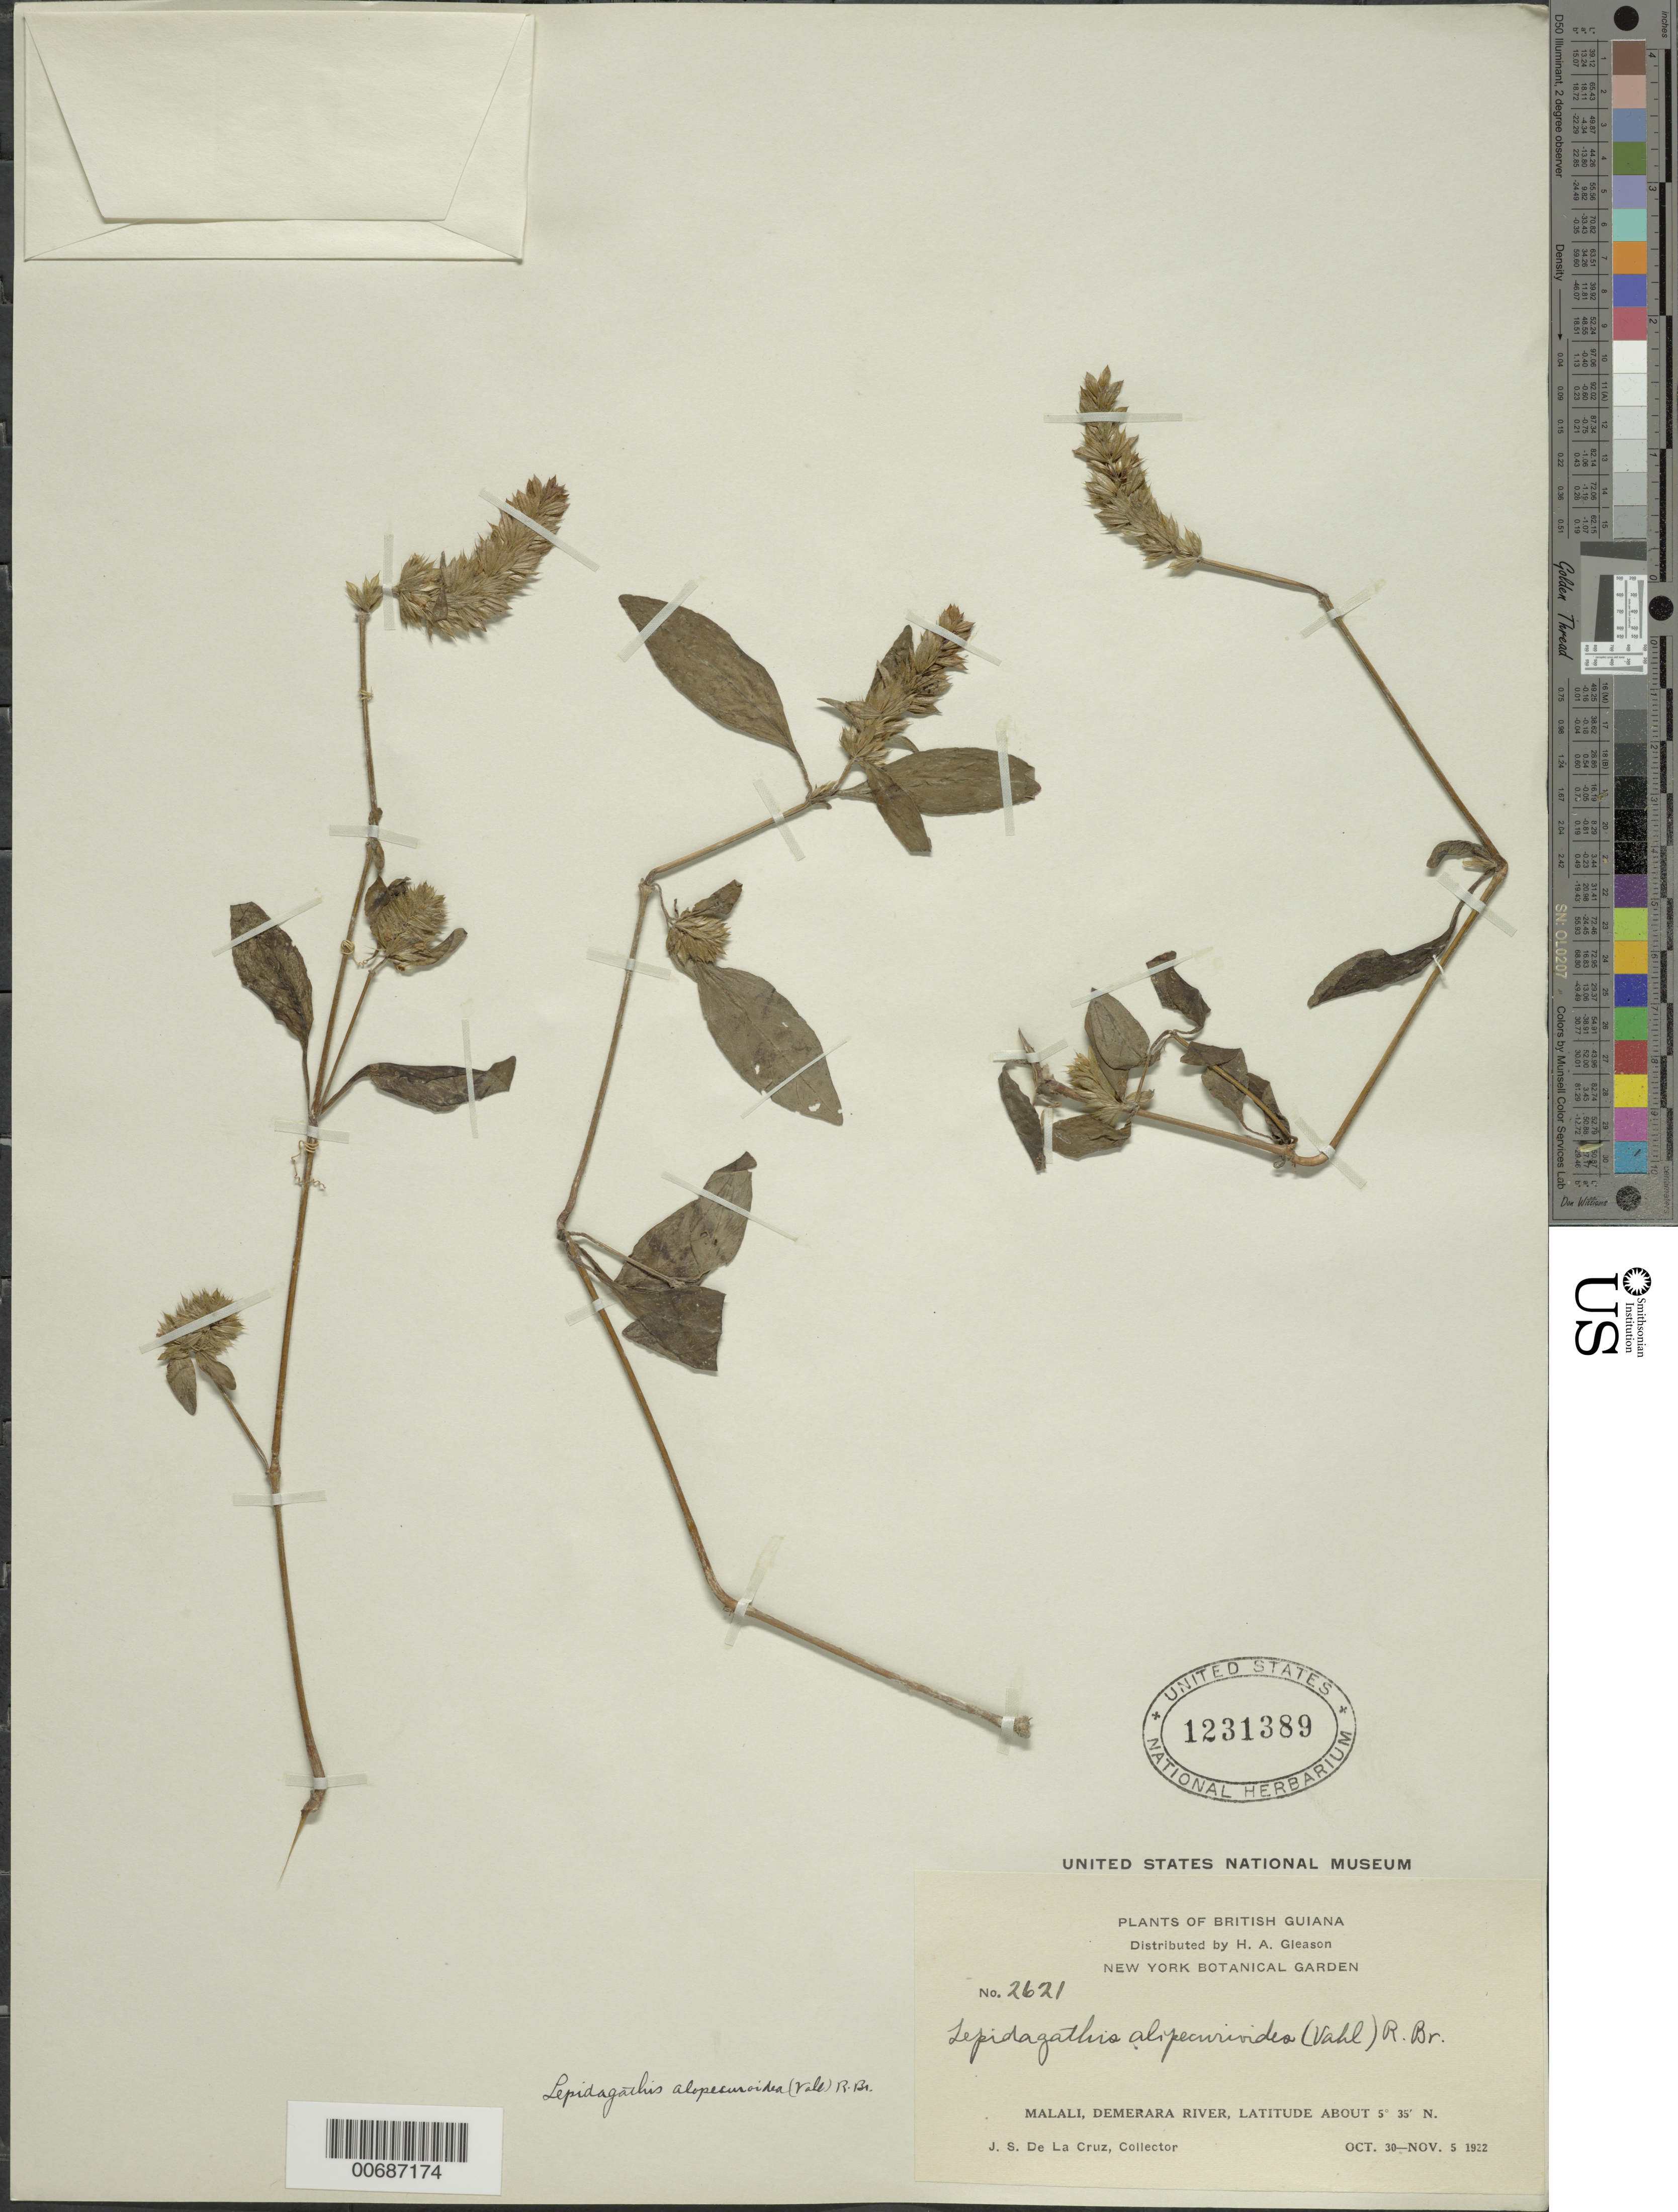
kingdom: Plantae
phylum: Tracheophyta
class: Magnoliopsida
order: Lamiales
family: Acanthaceae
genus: Teliostachya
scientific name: Teliostachya alopecuroidea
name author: (Vahl) Nees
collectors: J. S. de la Cruz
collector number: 2621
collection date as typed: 30-Oct-22 to 5-Nov-22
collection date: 1922-10-30/1922-11-05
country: Guyana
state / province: U. Demerara-Berbice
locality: Malali, Demerara R.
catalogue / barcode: US 1231389